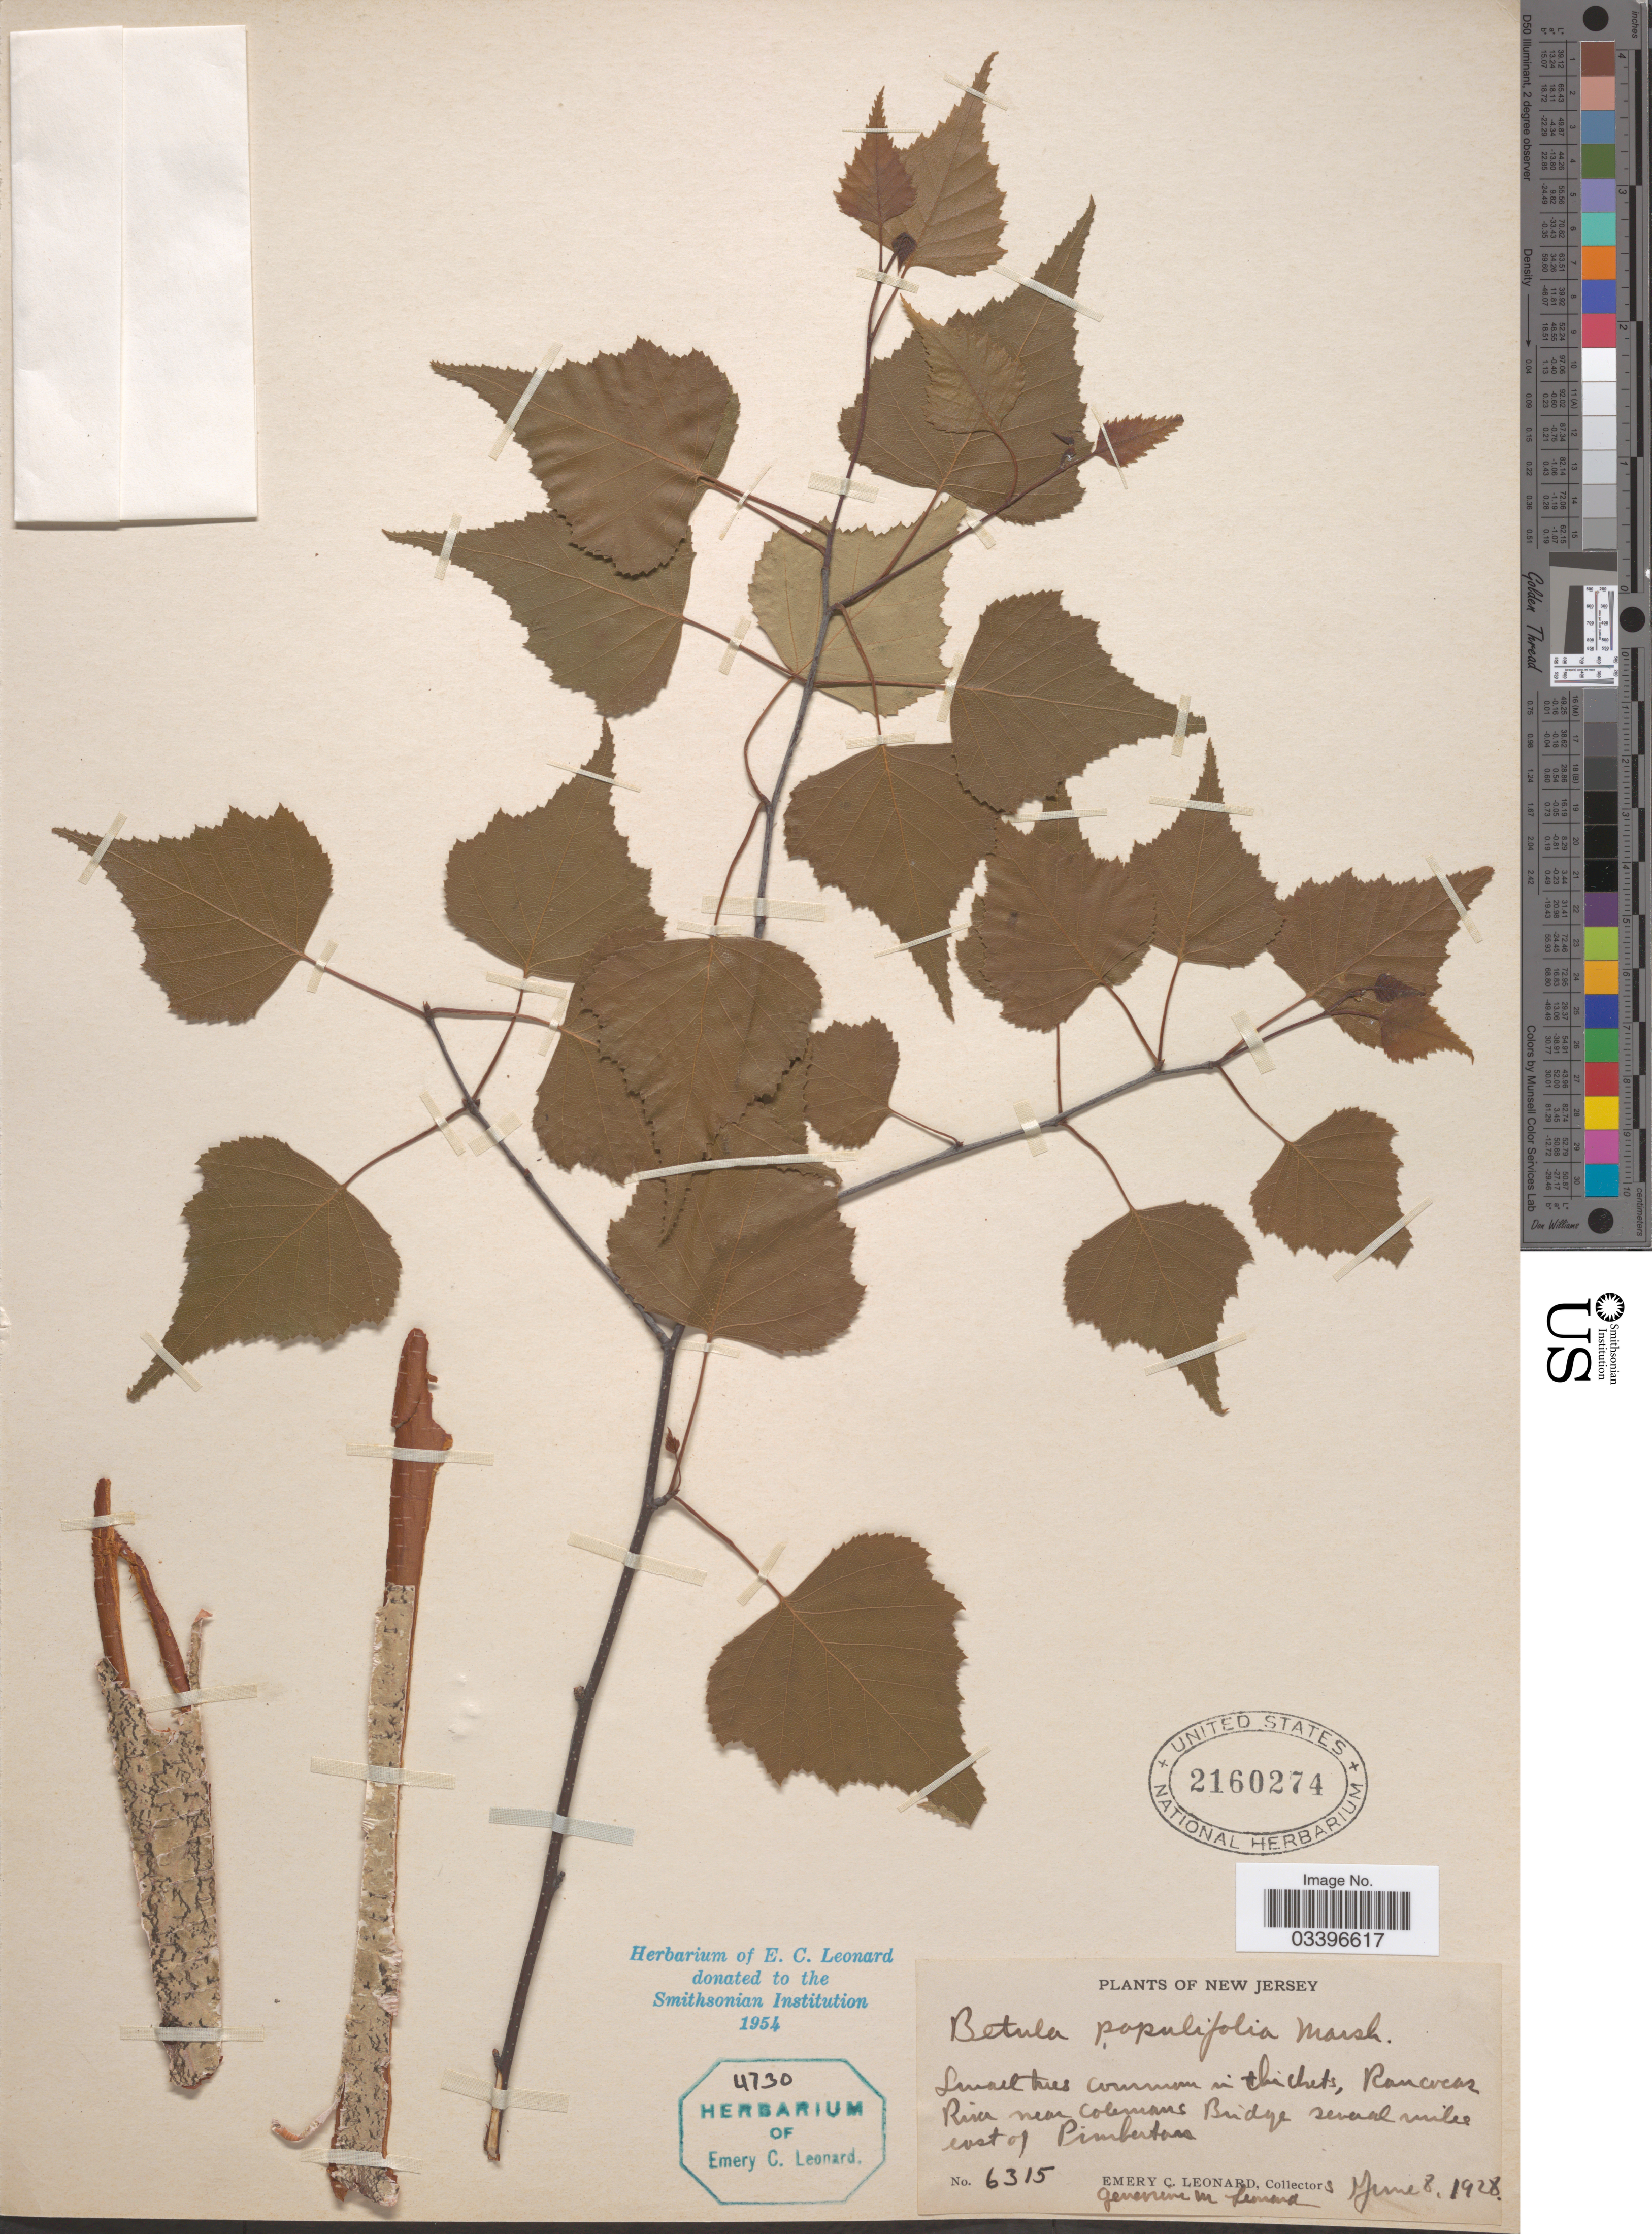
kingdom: Plantae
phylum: Tracheophyta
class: Magnoliopsida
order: Fagales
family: Betulaceae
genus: Betula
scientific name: Betula populifolia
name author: Marshall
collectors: E. C. Leonard & G. M. Leonard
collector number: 6315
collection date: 1928-06-08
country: United States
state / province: New Jersey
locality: Rancocas River near Colemans Bridge several miles east of Pimberton.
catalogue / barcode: US 2160274